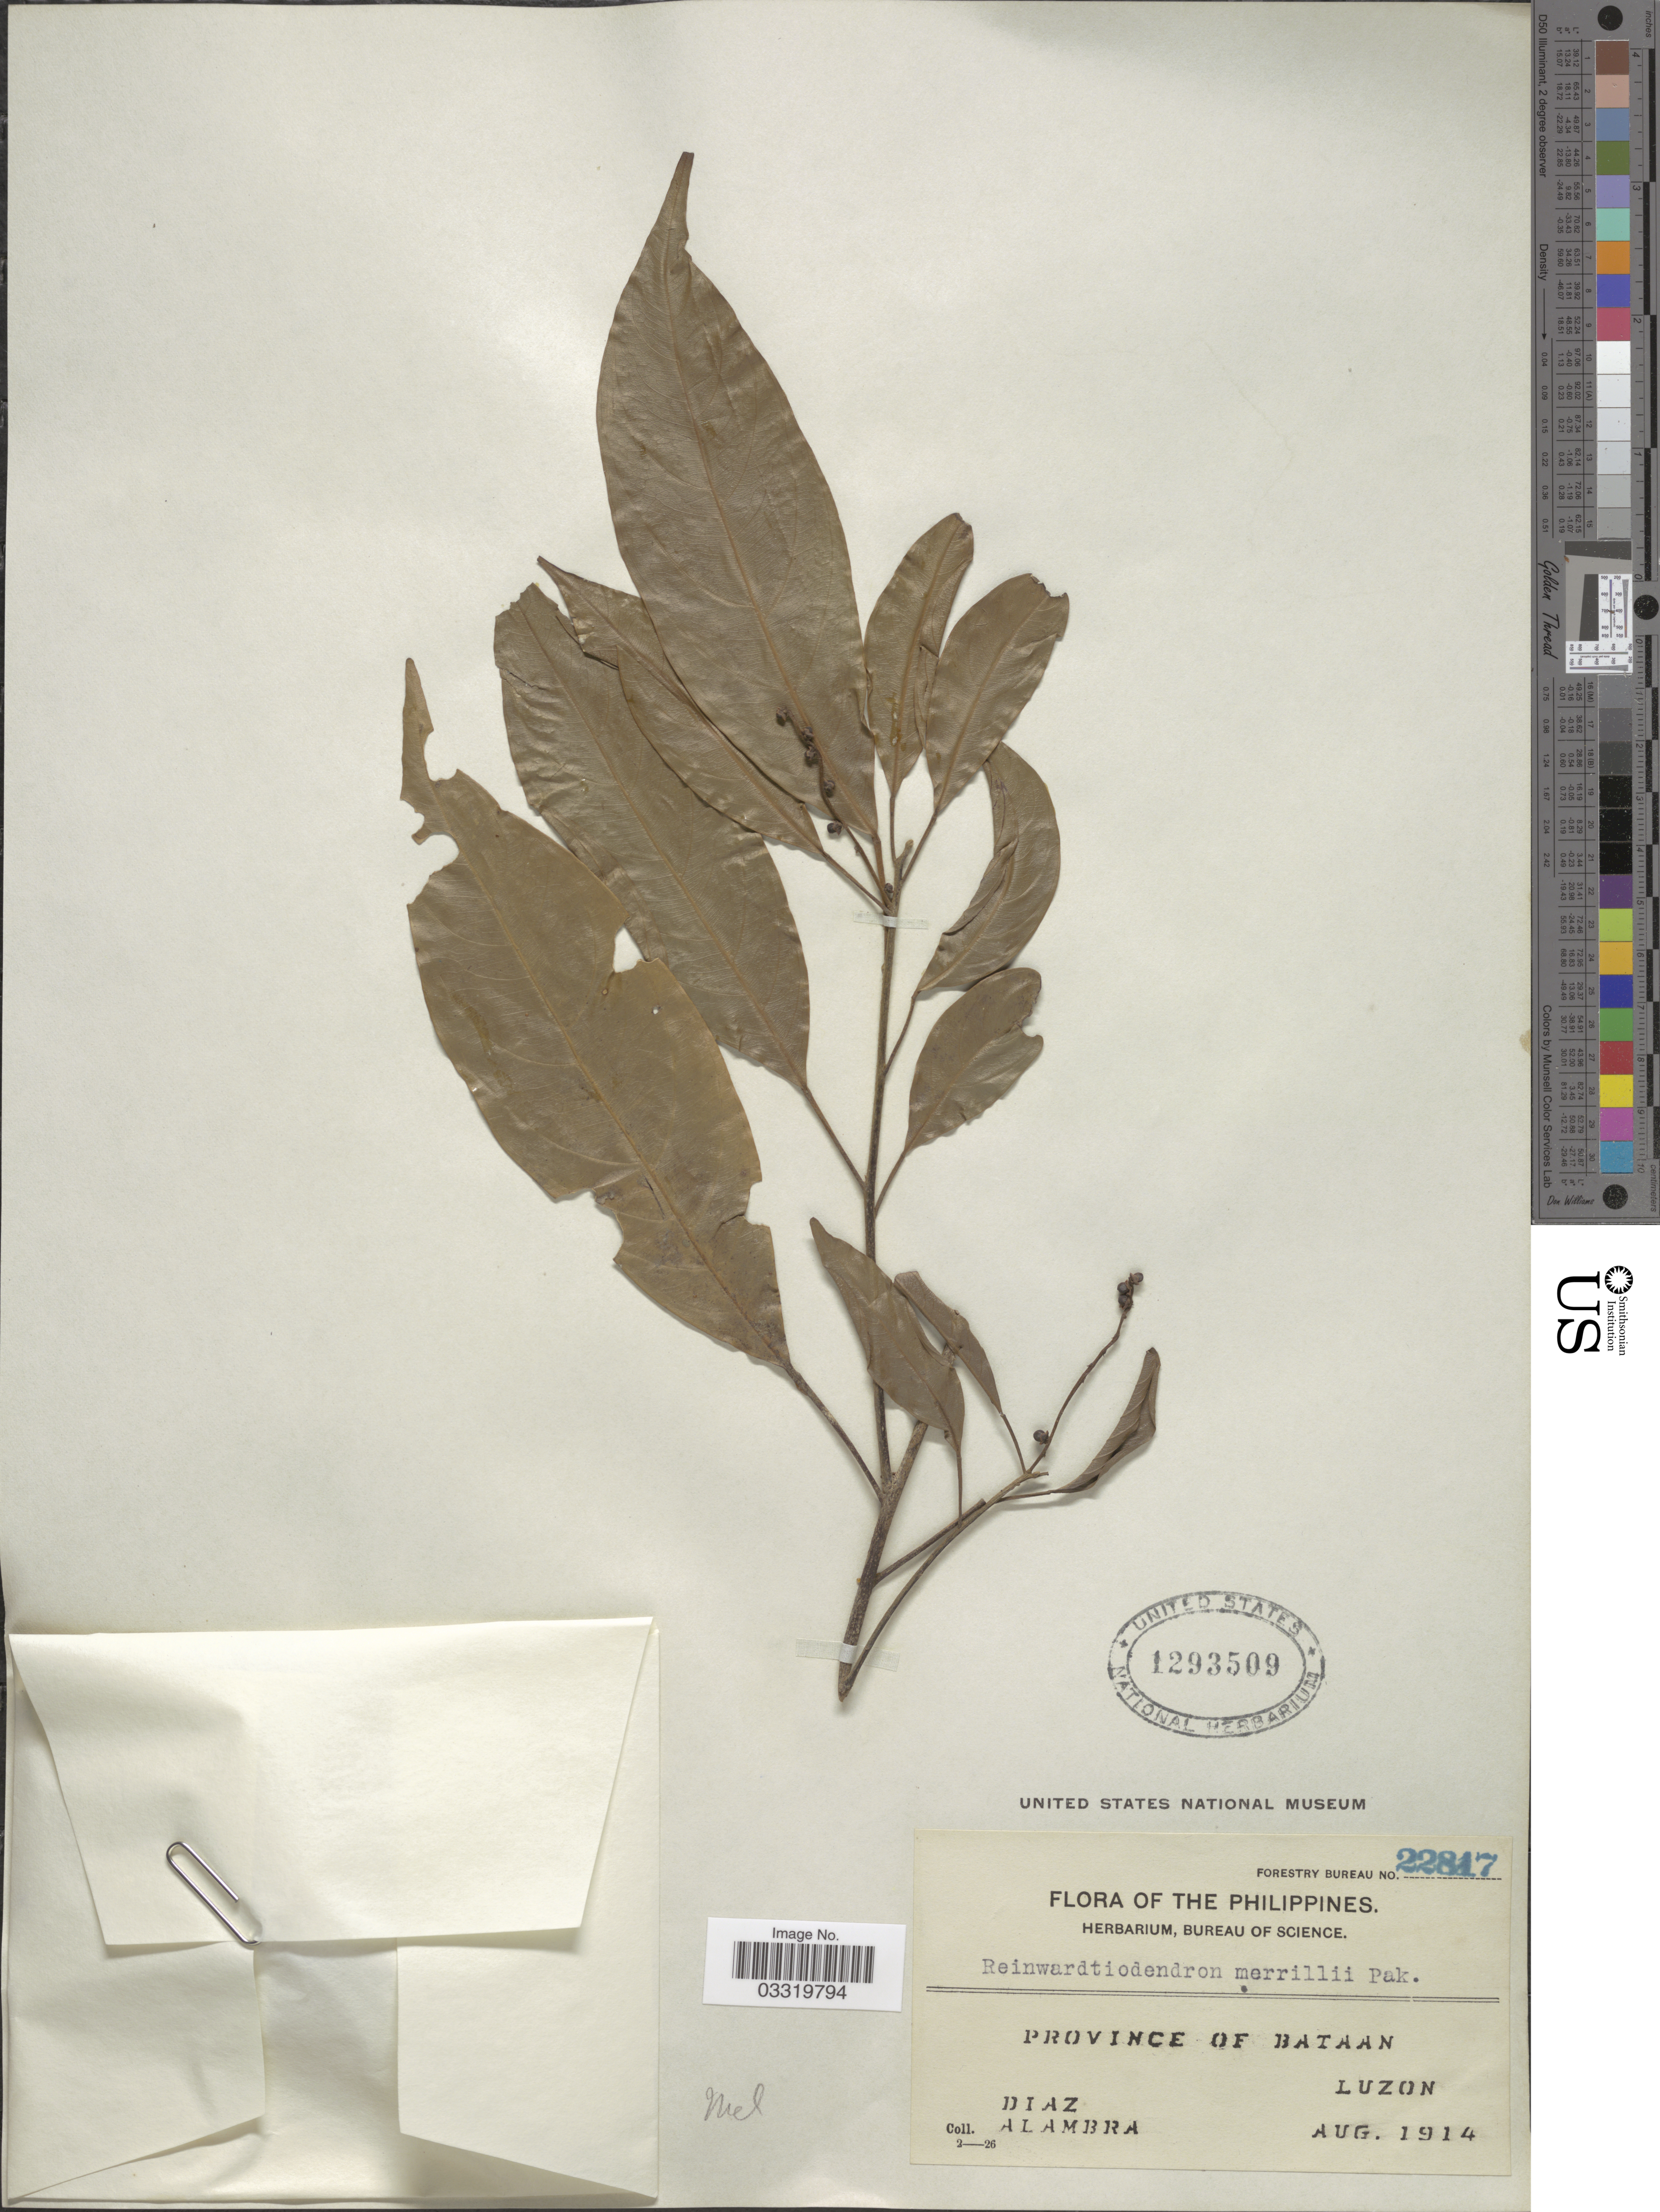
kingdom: Plantae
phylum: Tracheophyta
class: Magnoliopsida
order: Sapindales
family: Meliaceae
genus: Reinwardtiodendron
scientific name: Reinwardtiodendron celebicum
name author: Koord.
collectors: Diaz & -. Alambra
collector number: Forestry Bureau 22817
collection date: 1914-08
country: Philippines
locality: Province of Bataan, Luzon.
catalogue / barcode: US 1293509